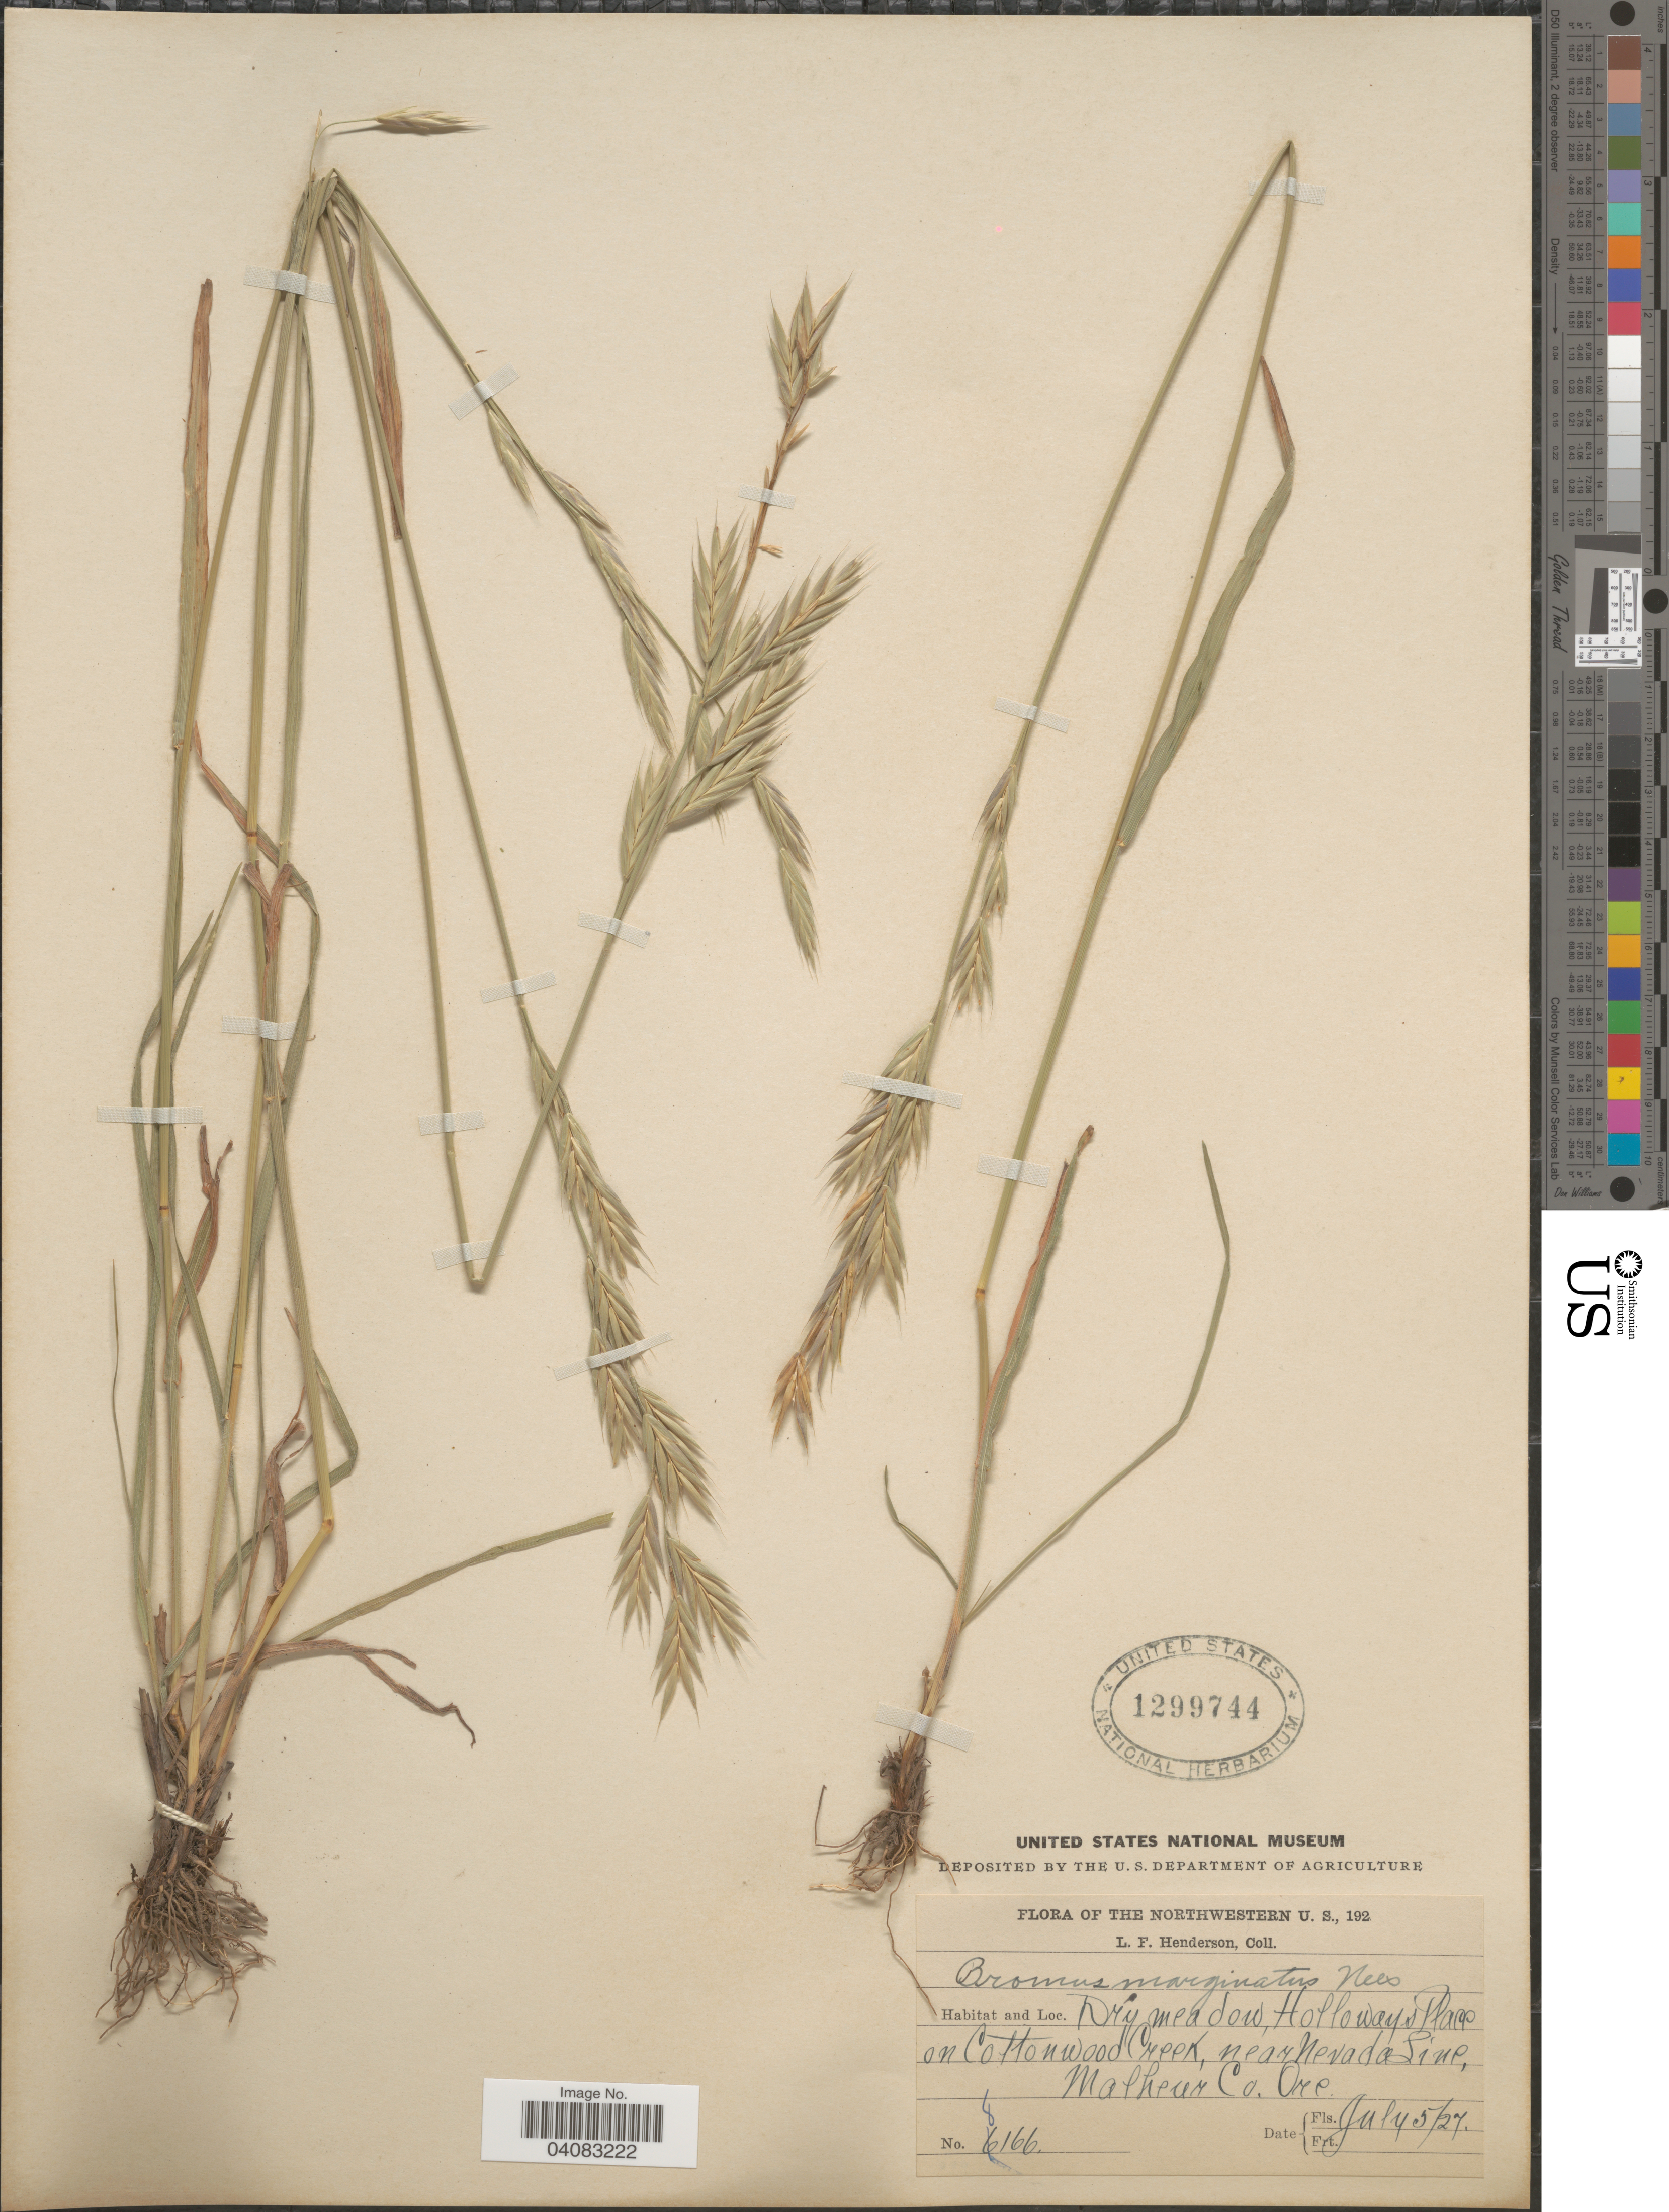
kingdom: Plantae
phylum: Tracheophyta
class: Liliopsida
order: Poales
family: Poaceae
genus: Bromus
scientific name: Bromus marginatus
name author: Nees ex Steud.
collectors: L. Henderson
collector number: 8166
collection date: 1927-07-05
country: United States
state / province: Oregon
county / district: Malheur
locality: The Northwestern U.S. Dry meadow, Holloway's Place on Cottonwood Creek, near Nevada Line, Malheur Co.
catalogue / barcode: US 1299744